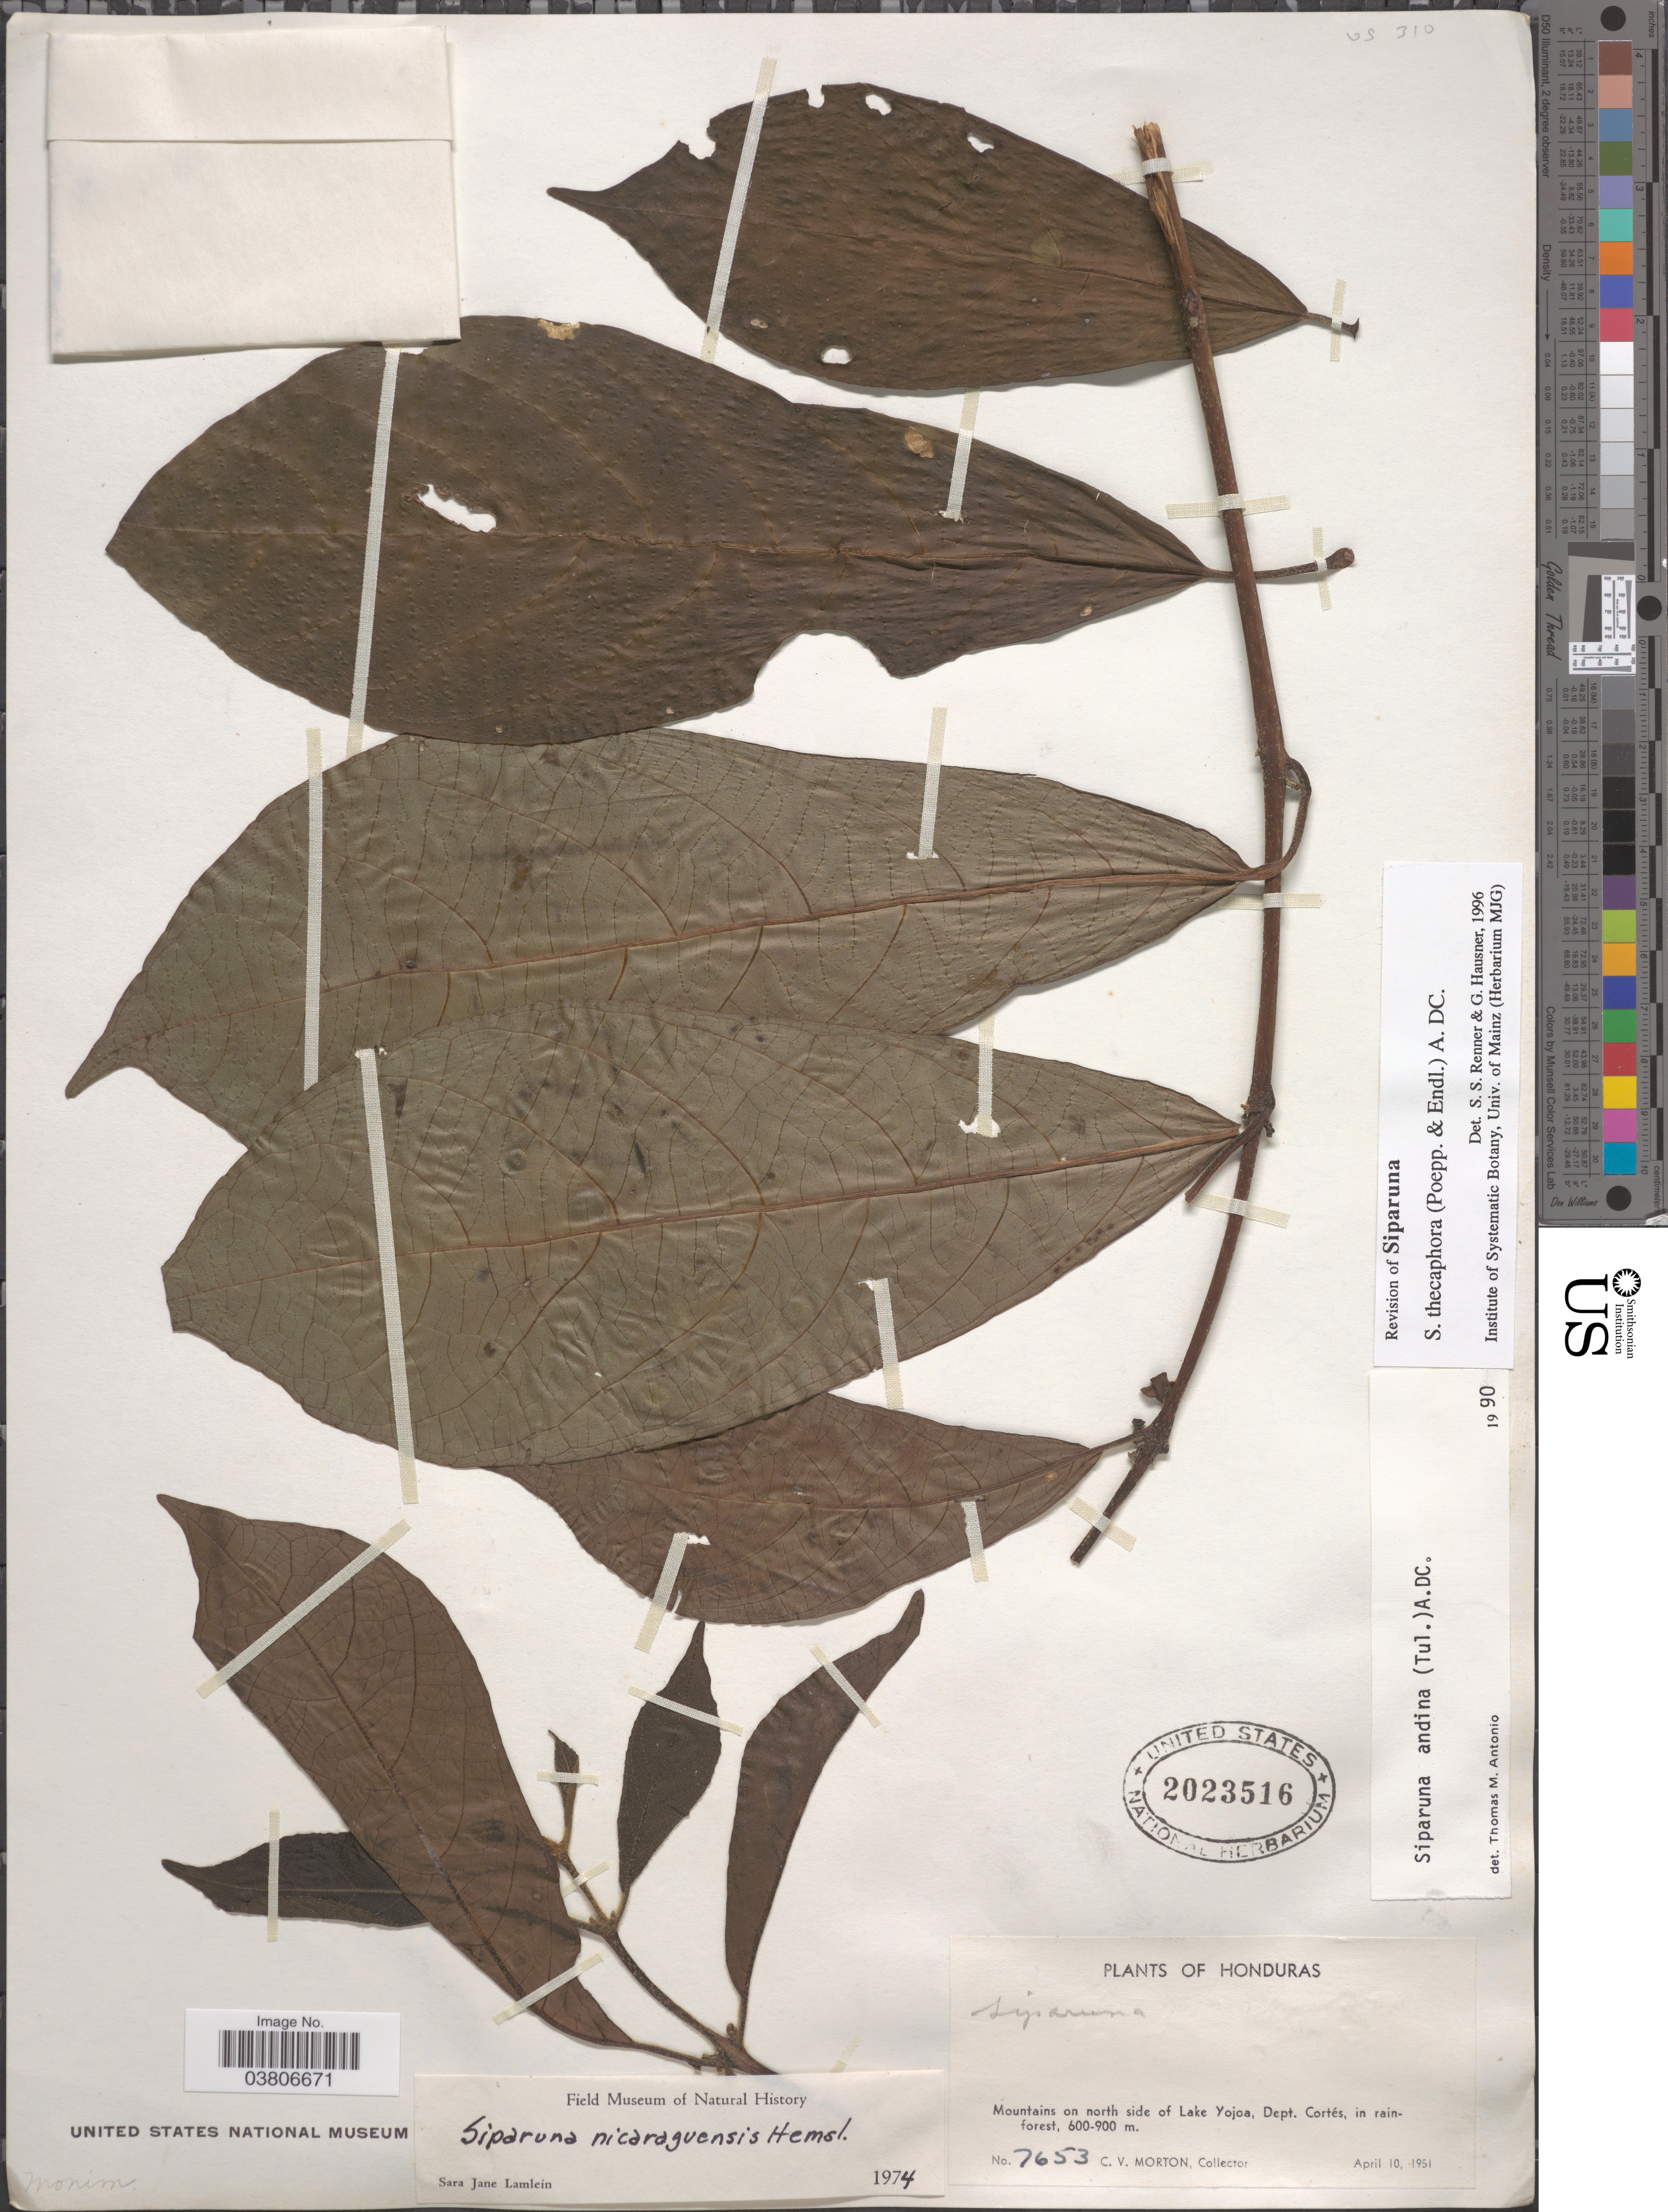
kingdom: Plantae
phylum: Tracheophyta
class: Magnoliopsida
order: Laurales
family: Siparunaceae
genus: Siparuna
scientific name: Siparuna thecaphora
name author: (Poepp. & Endl.) A. DC.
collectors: C. V. Morton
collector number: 7653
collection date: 1951-04-10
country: Honduras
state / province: Cortes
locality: Mountains on north side of Lake Yojoa, Dept. Cortés, in rainforest.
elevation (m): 600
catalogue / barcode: US 2023516